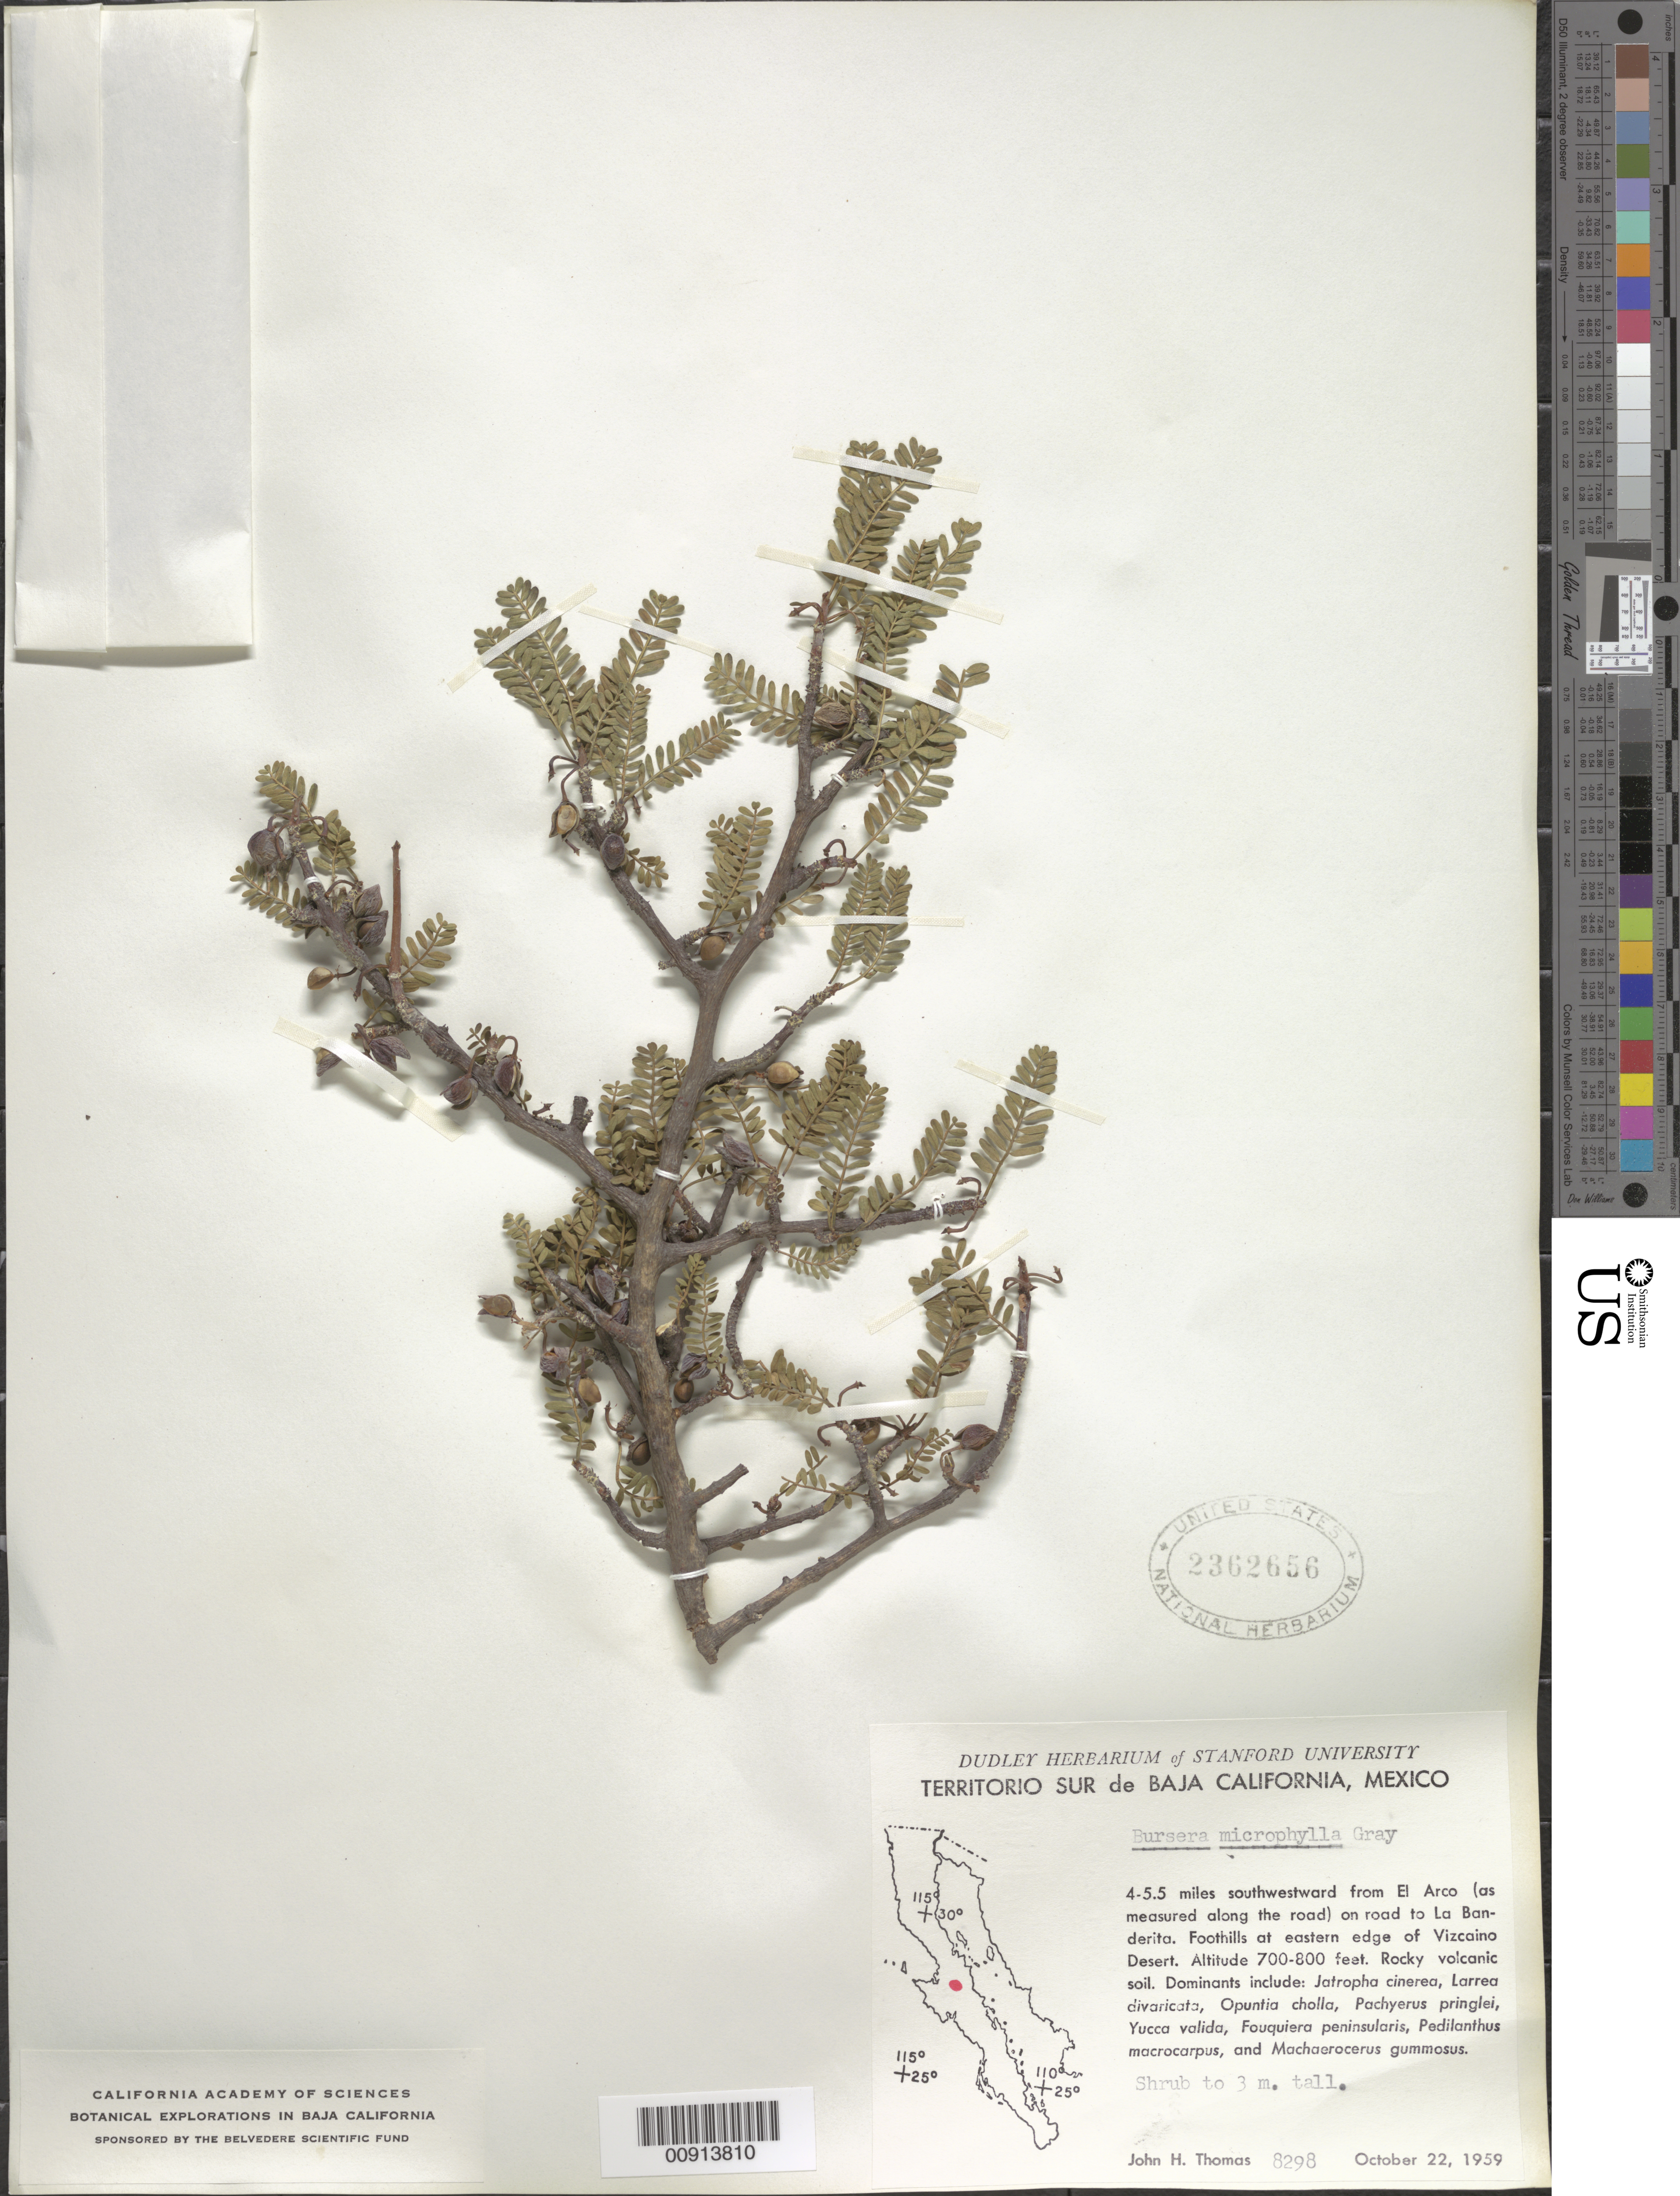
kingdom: Plantae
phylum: Tracheophyta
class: Magnoliopsida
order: Sapindales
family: Burseraceae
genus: Bursera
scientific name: Bursera microphylla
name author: A. Gray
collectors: J. H. Thomas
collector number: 8298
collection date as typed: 22 Oct 1959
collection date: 1959-10-22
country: Mexico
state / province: Baja California Sur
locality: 4-5.5 miles southwestward from El Arco (as measured along the road) on road to La Banderita. Foothills at eastern edge of Vizcaino Desert. Territorio Sur de Baja California.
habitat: Rocky volcanic soil. Dominants include: Jatropha cinerea, Larrea divaricata, Opuntia cholla, Pachyerus pringlei, Yucca valida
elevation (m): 213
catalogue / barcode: US 2362656